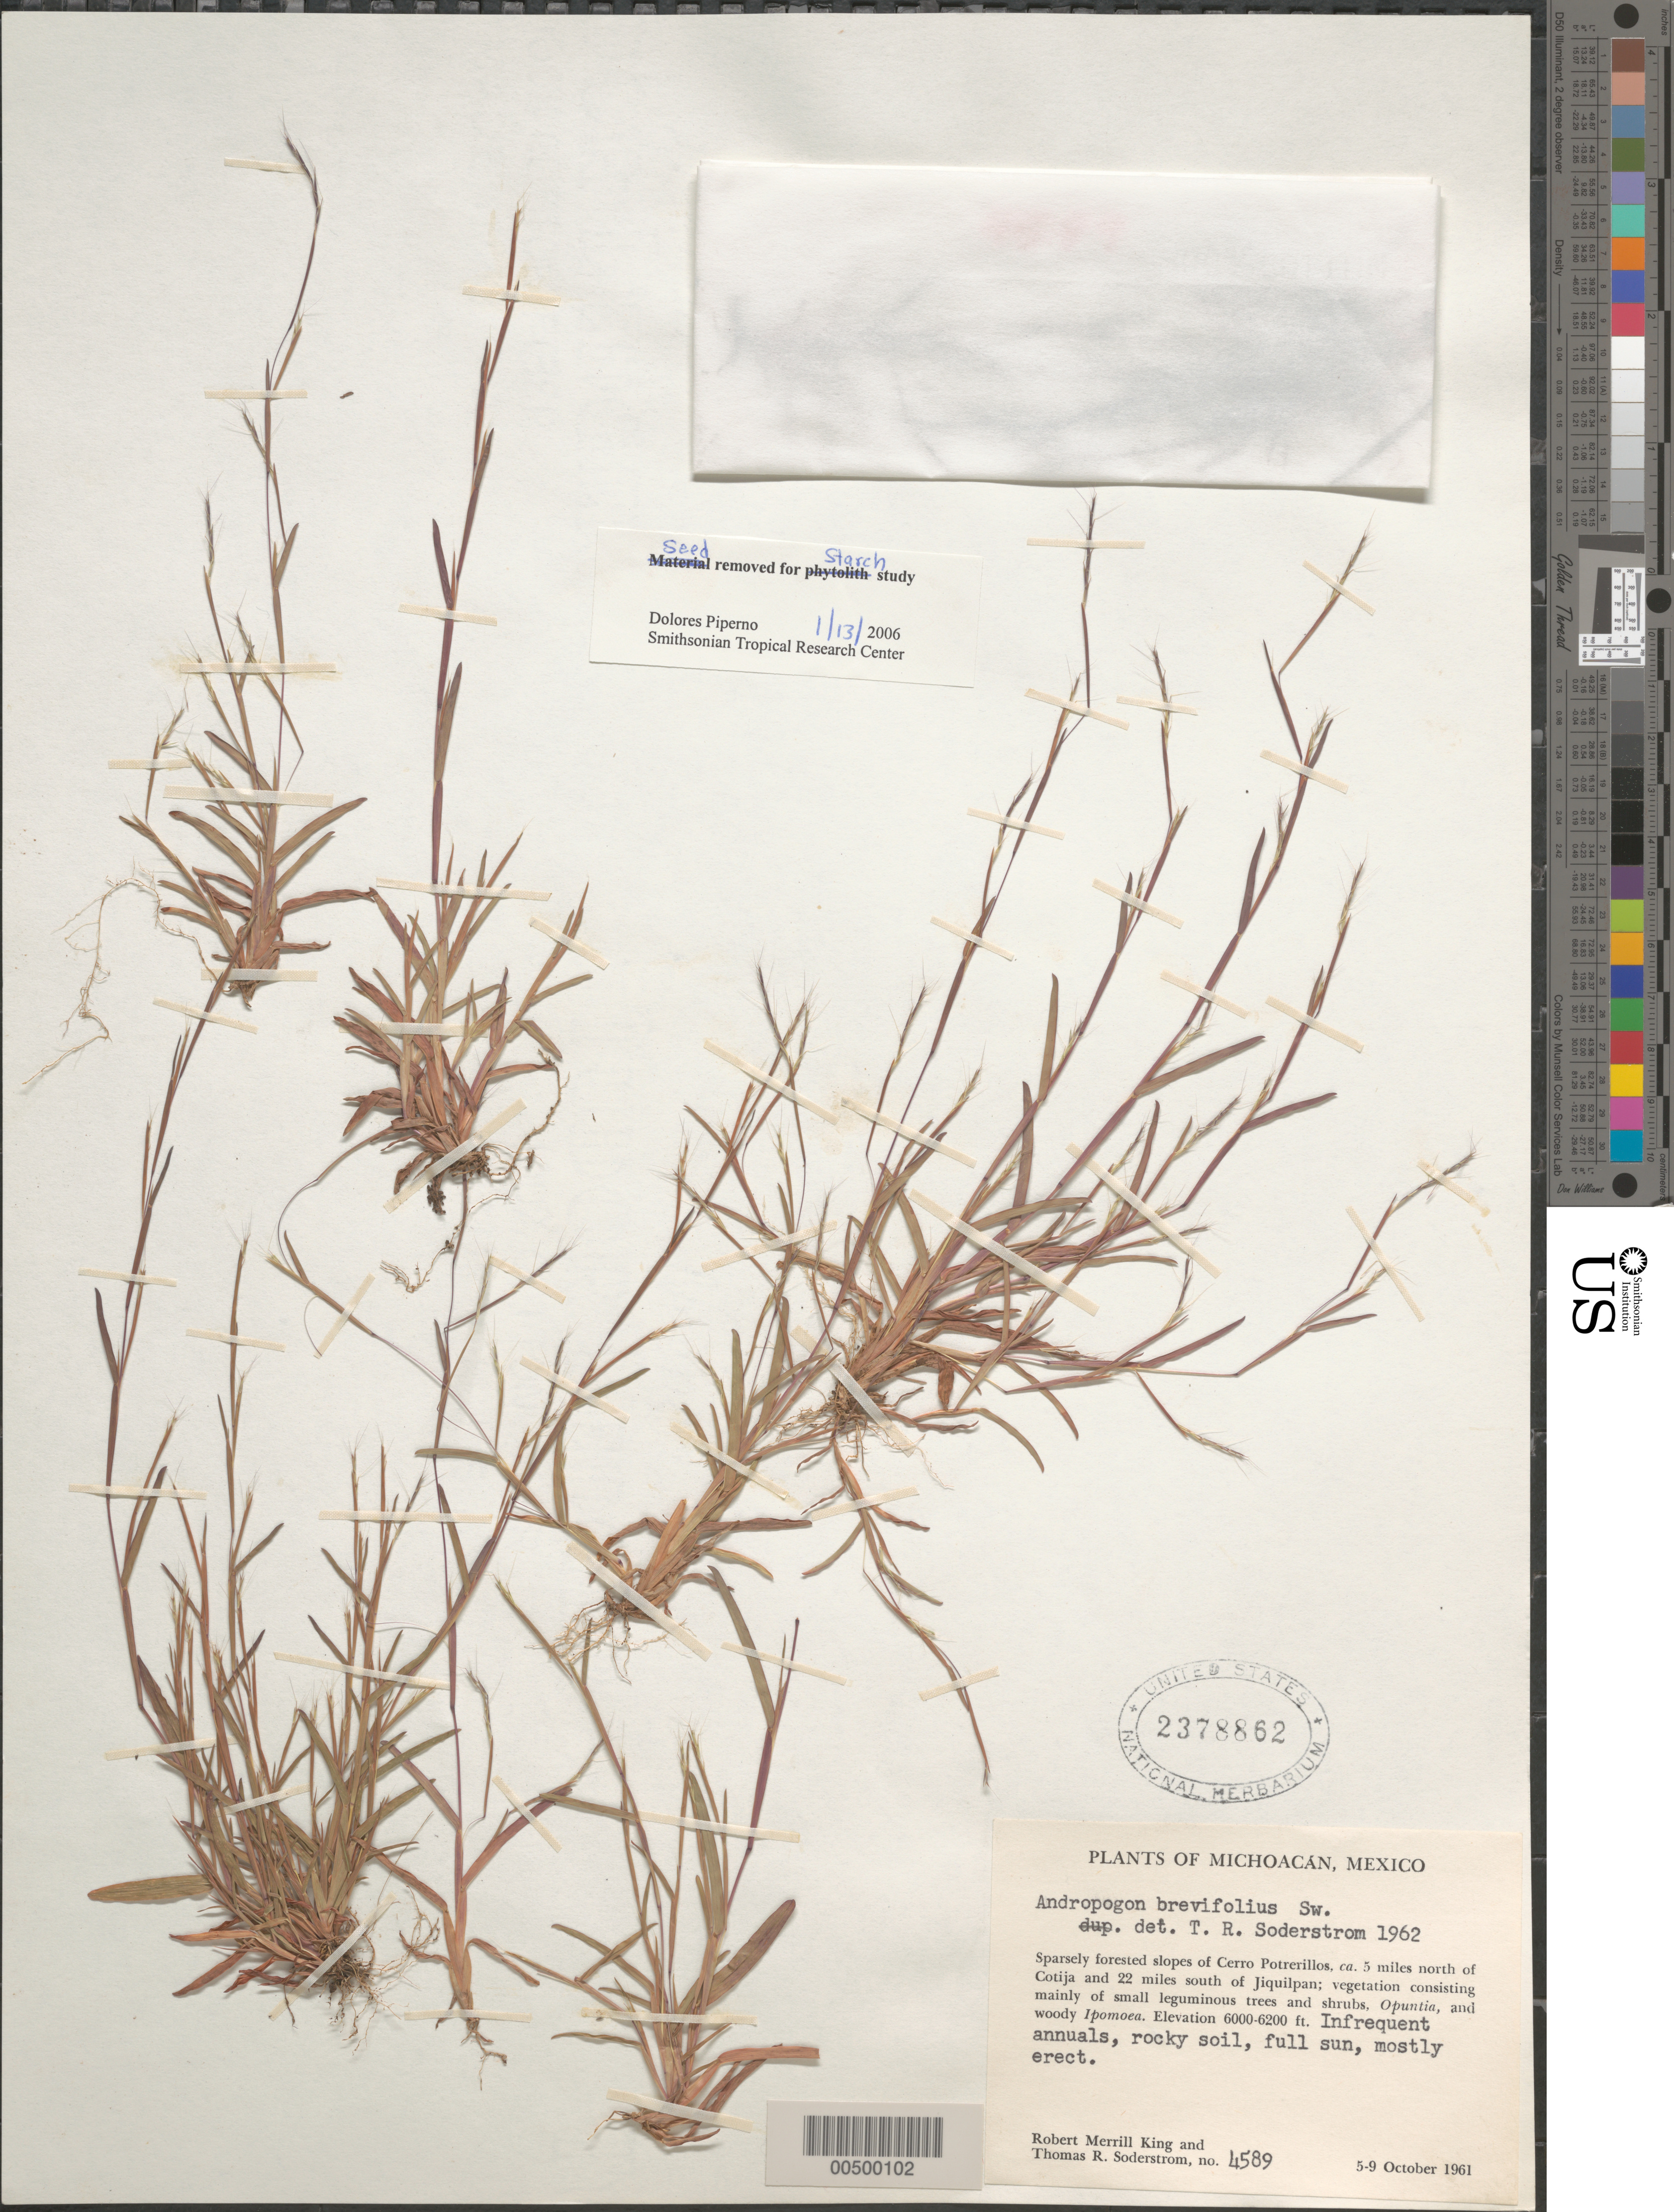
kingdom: Plantae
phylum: Tracheophyta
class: Liliopsida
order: Poales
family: Poaceae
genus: Schizachyrium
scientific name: Schizachyrium brevifolium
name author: (Sw.) Nees ex Büse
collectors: R. M. King & T. R. Soderstrom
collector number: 4589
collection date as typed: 5 Oct 1961 to 9 Oct 1961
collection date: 1961-10-05/1961-10-09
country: Mexico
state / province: Michoacán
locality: Cerro Potrerillos, ca 5 mi N of Cotija & 22 mi S of Jiquilpan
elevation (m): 1829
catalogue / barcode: US 2378862